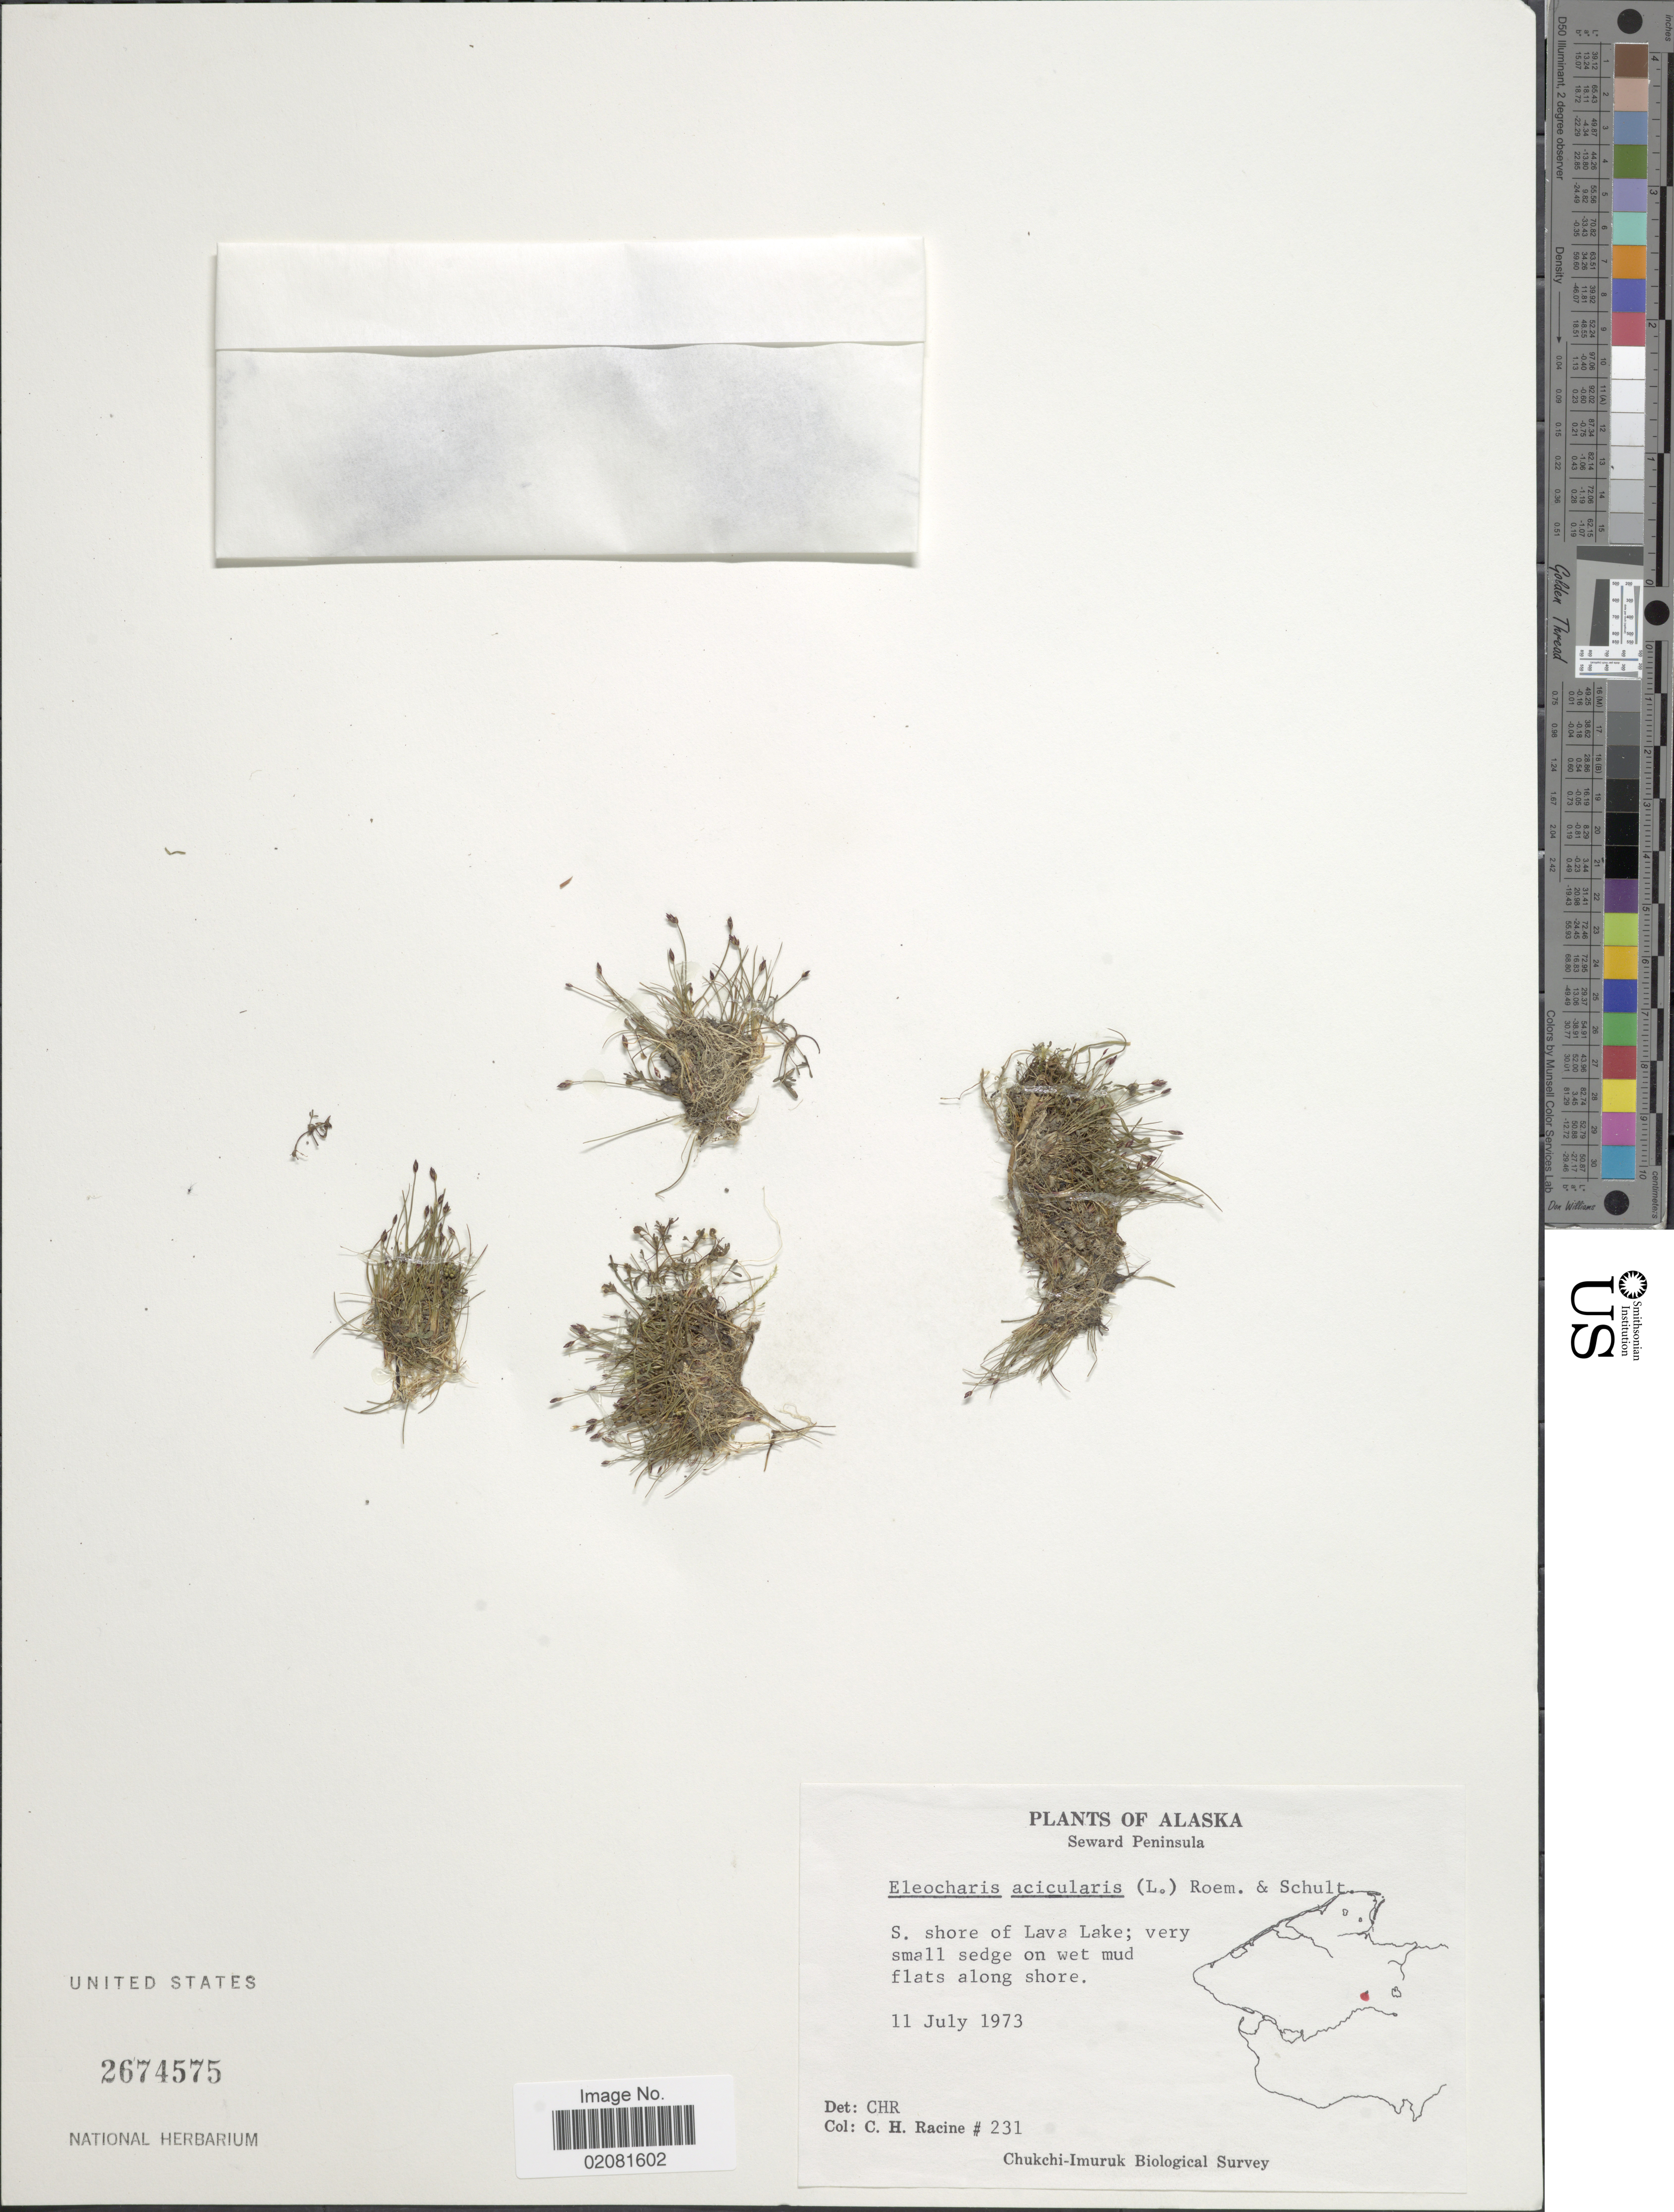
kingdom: Plantae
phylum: Tracheophyta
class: Liliopsida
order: Poales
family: Cyperaceae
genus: Eleocharis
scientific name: Eleocharis acicularis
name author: (L.) Roem. & Schult.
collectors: C. Racine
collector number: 231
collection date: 1973-07-11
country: United States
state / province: Alaska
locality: Seward Peninsula. S. shore of Lava Lake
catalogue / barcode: US 2674575